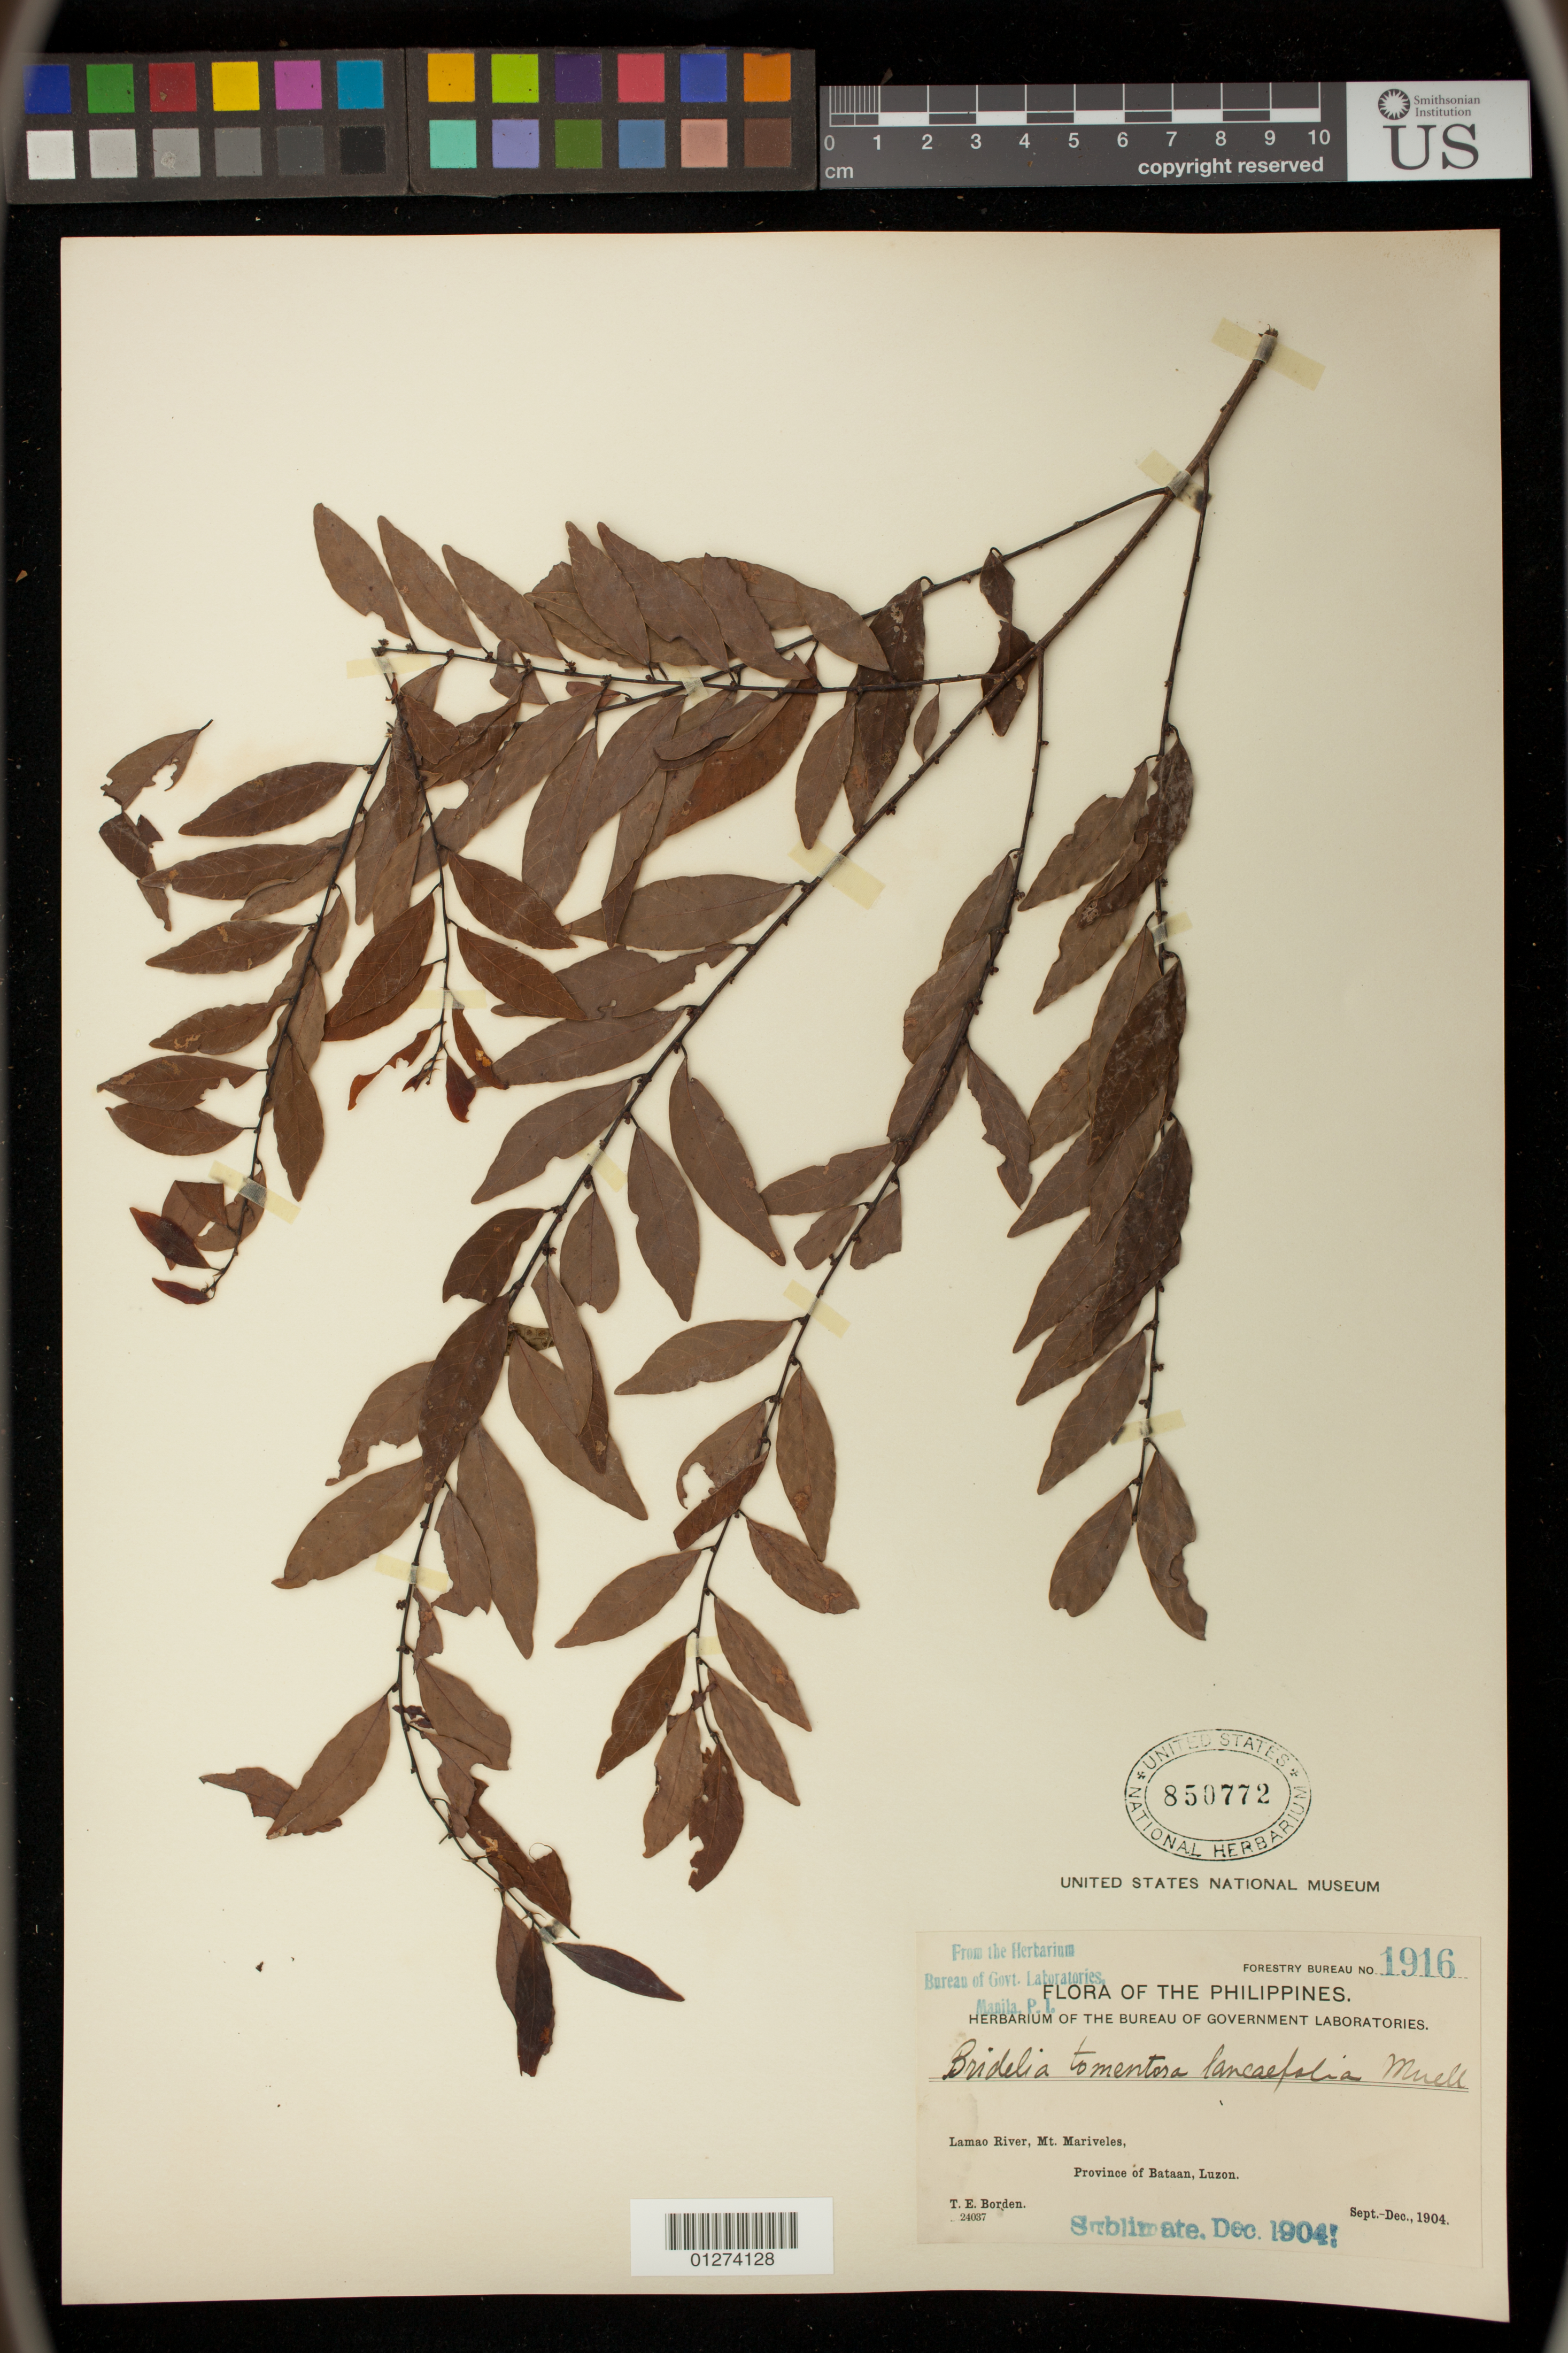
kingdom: Plantae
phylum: Tracheophyta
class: Magnoliopsida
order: Malpighiales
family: Phyllanthaceae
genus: Bridelia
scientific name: Bridelia tomentosa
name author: Blume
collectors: T. E. Borden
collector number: For. Bur. 1916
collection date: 1904-09/1904-12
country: Philippines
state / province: Central Luzon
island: Luzon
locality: Lamao River, Mt. Mariveles, Province of Bataan, Luzon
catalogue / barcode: US 850772